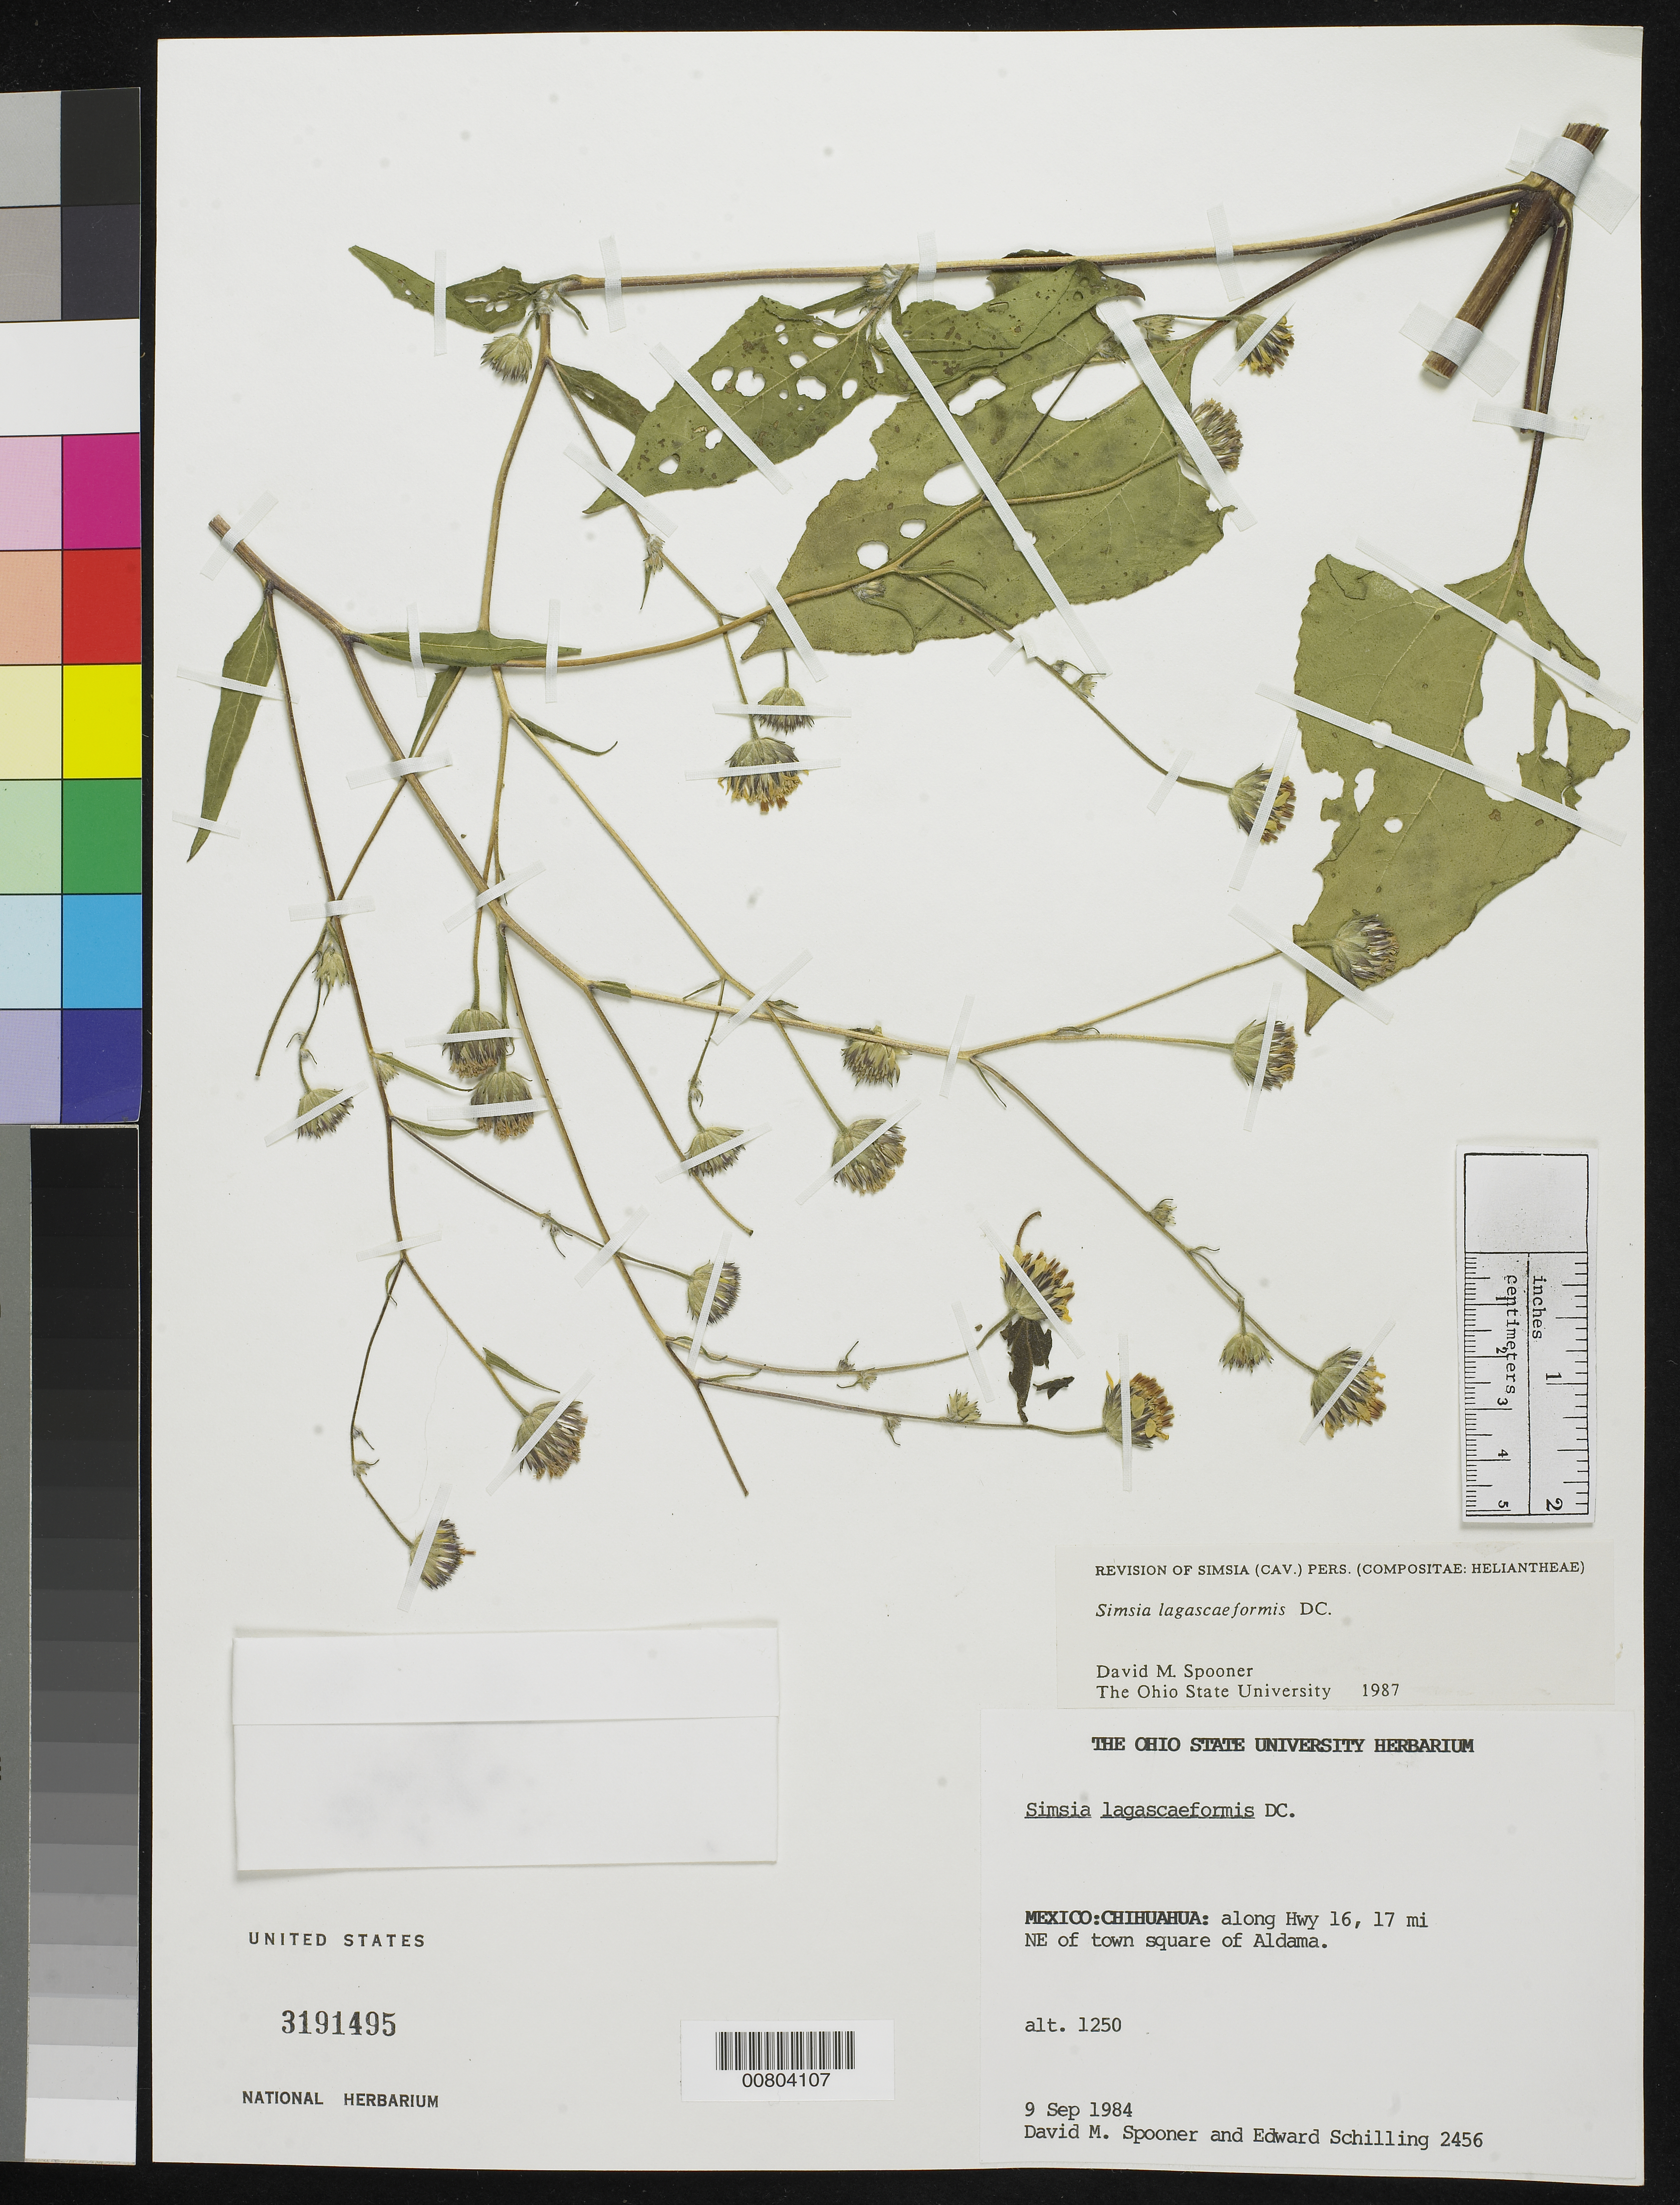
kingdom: Plantae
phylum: Tracheophyta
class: Magnoliopsida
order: Asterales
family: Asteraceae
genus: Simsia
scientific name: Simsia lagasceiformis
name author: DC.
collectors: D. Spooner & Schilling, --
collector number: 2356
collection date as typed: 09 Sep 1984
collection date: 1984-09-09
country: Mexico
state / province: Chihuahua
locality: Along Hwy 16, 17 mi NE of town square of Aldama.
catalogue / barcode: US 3191495